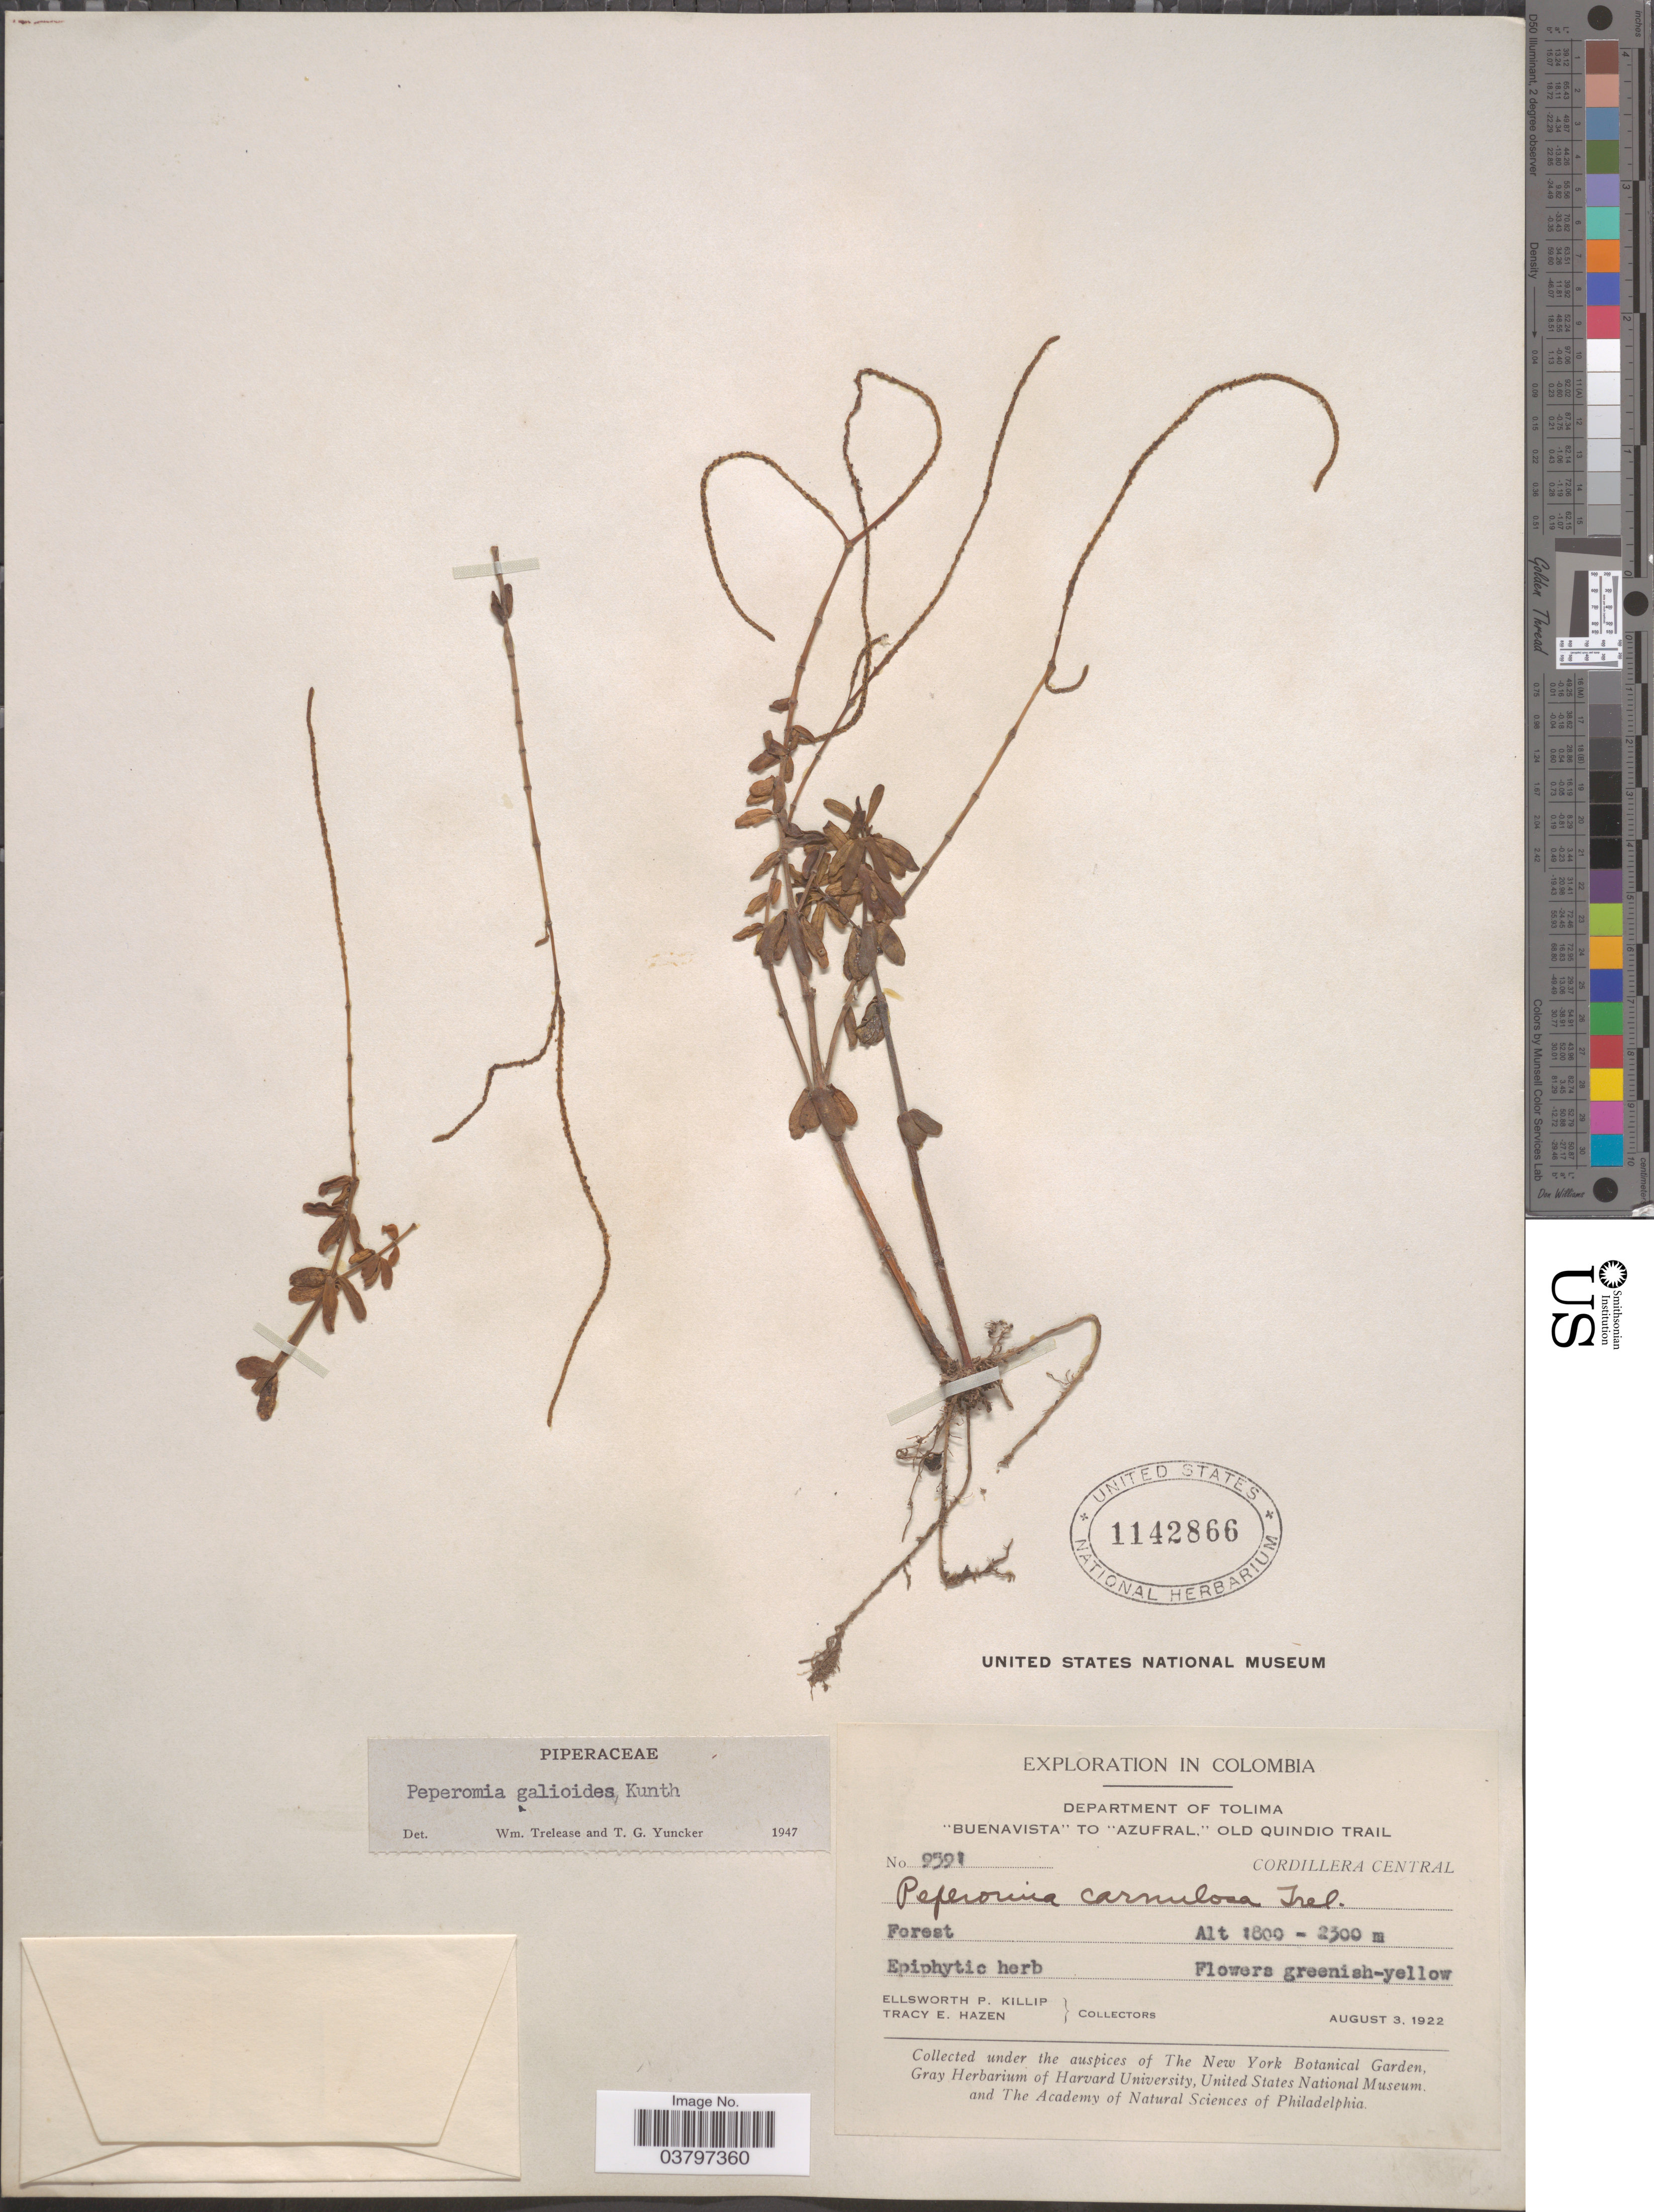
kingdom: Plantae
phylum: Tracheophyta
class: Magnoliopsida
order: Piperales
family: Piperaceae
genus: Peperomia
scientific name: Peperomia galioides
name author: Kunth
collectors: E. P. Killip & T. E. Hazen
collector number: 9591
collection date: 1922-08-03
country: Colombia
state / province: Tolima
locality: Department of Tolima. "Buenavista" to "Azufral," Old Quindio Trail. Cordillera Central.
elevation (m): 1800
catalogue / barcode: US 1142866